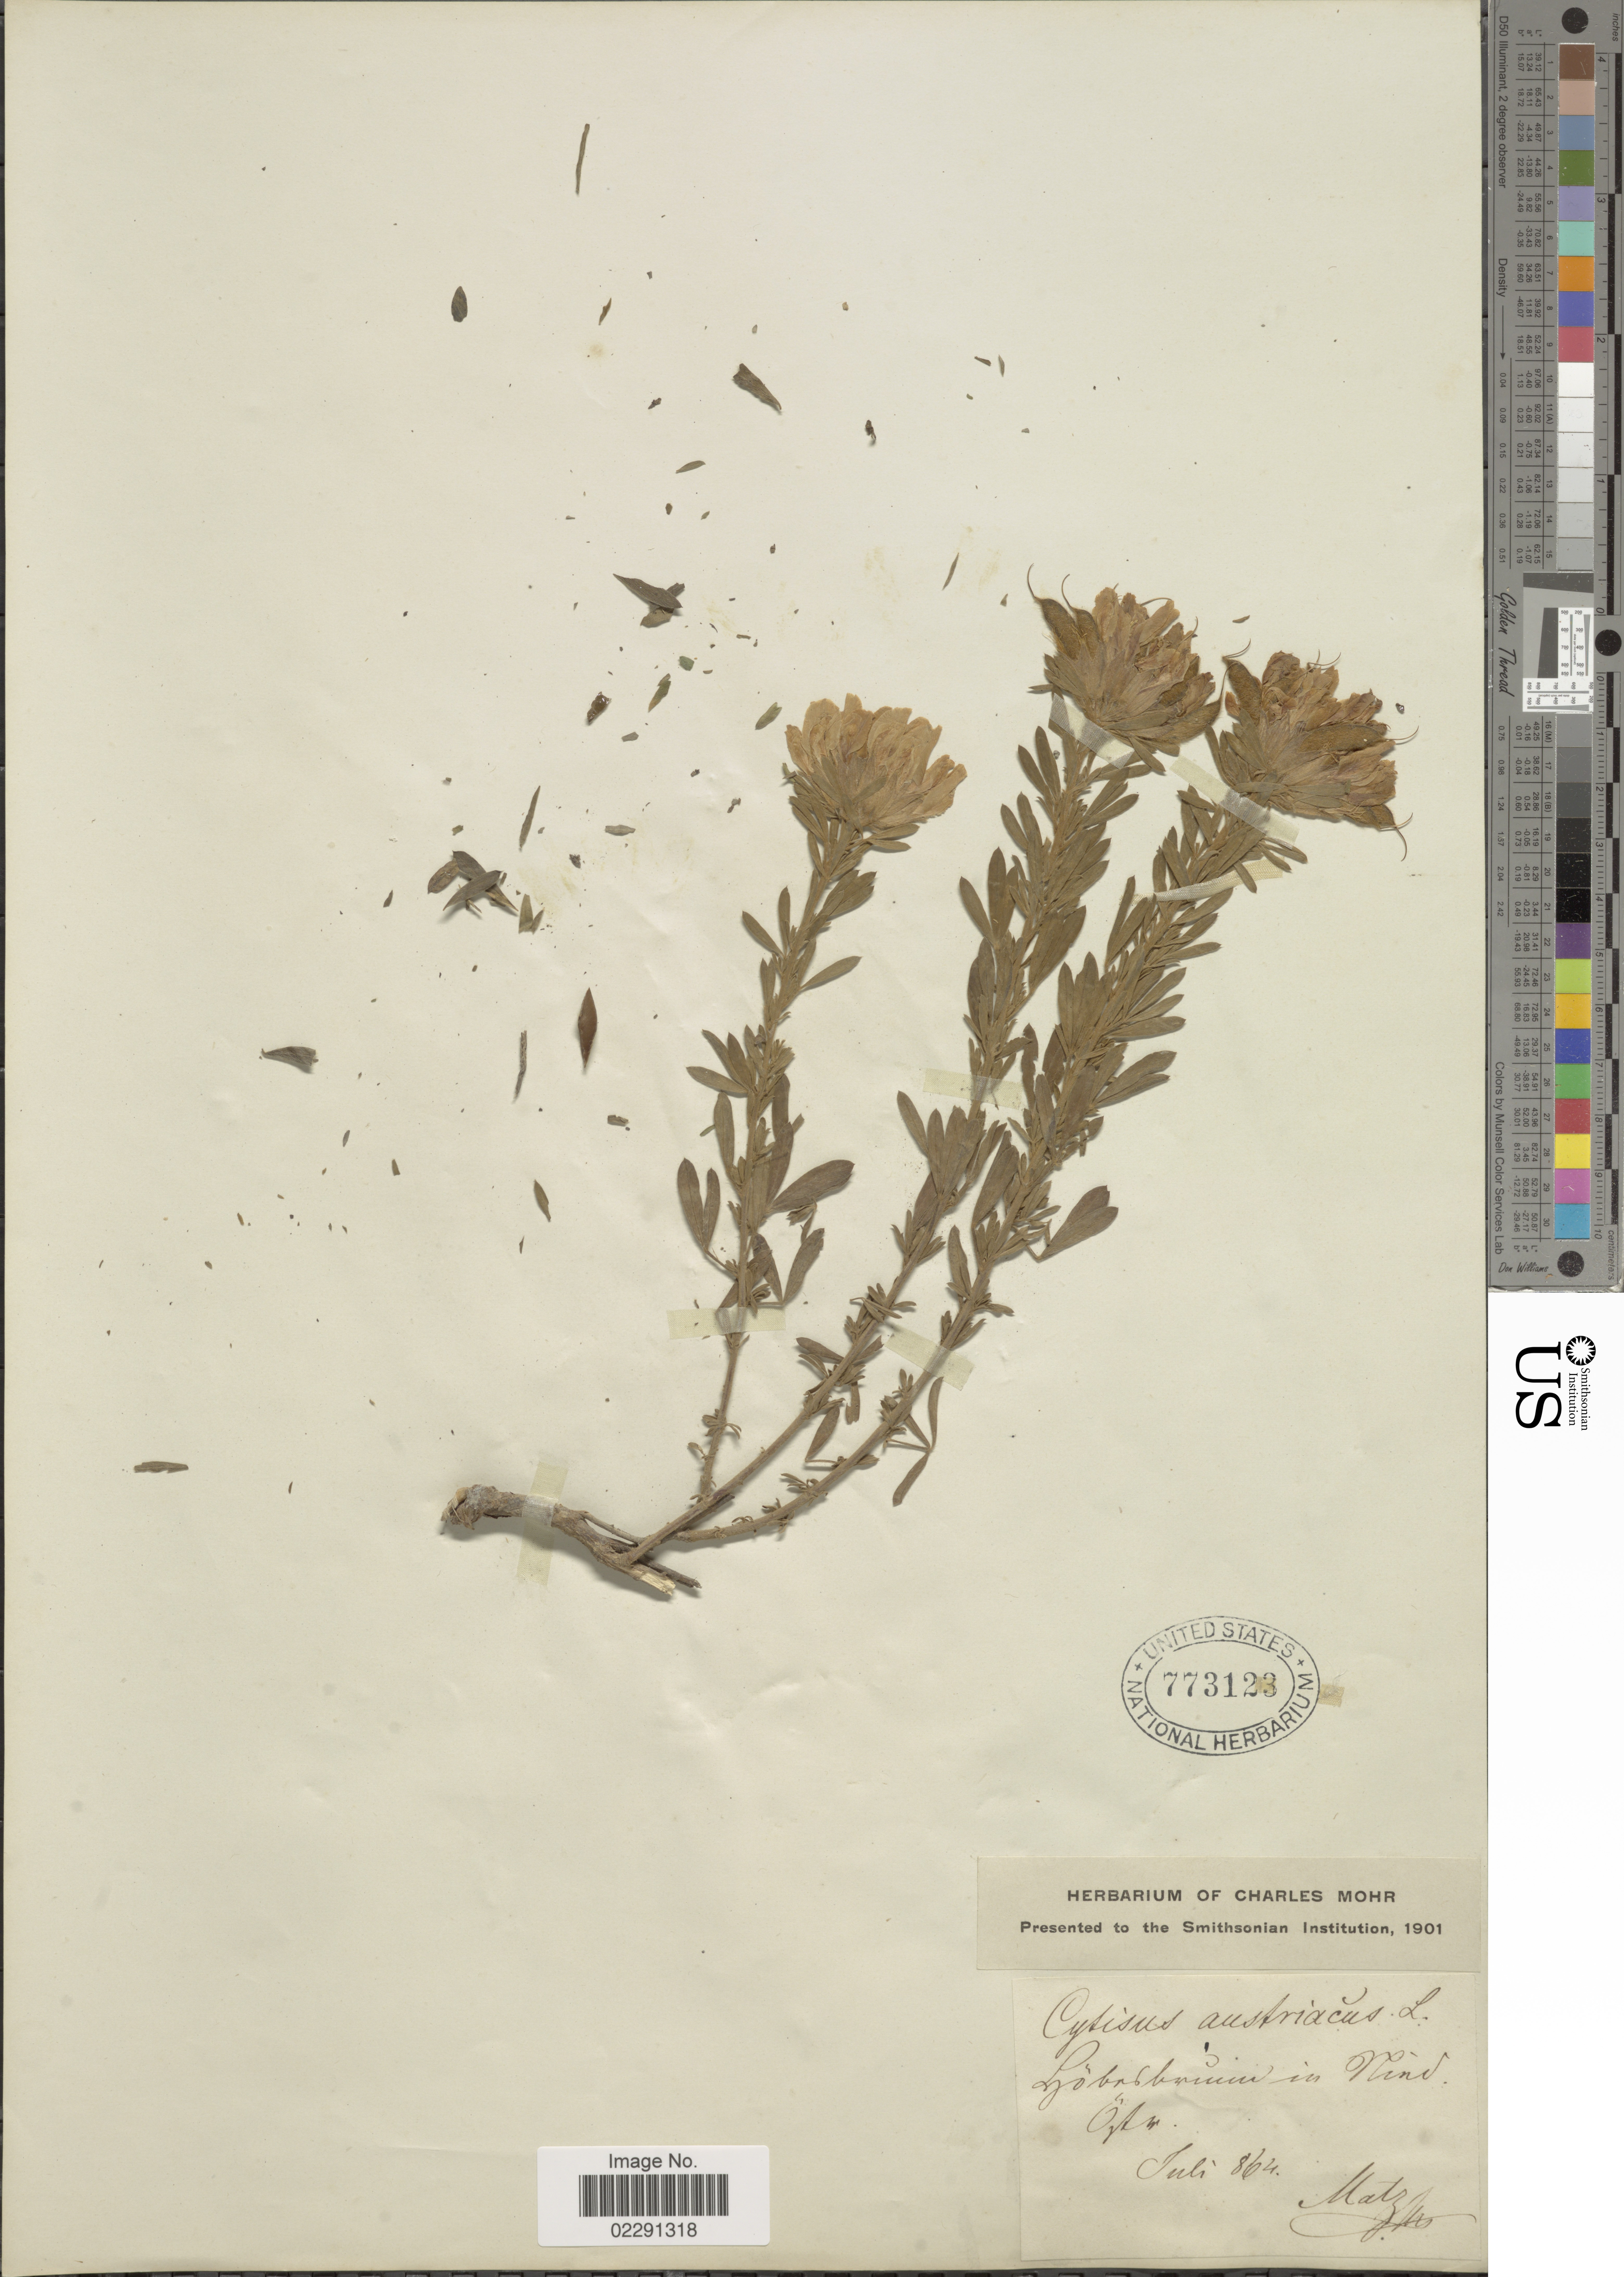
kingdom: Plantae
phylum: Tracheophyta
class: Magnoliopsida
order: Fabales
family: Fabaceae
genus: Cytisus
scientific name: Cytisus austriacus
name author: L.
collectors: -. Matz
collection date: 1864-07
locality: Ogtw. [interpreted]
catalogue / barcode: US 773123